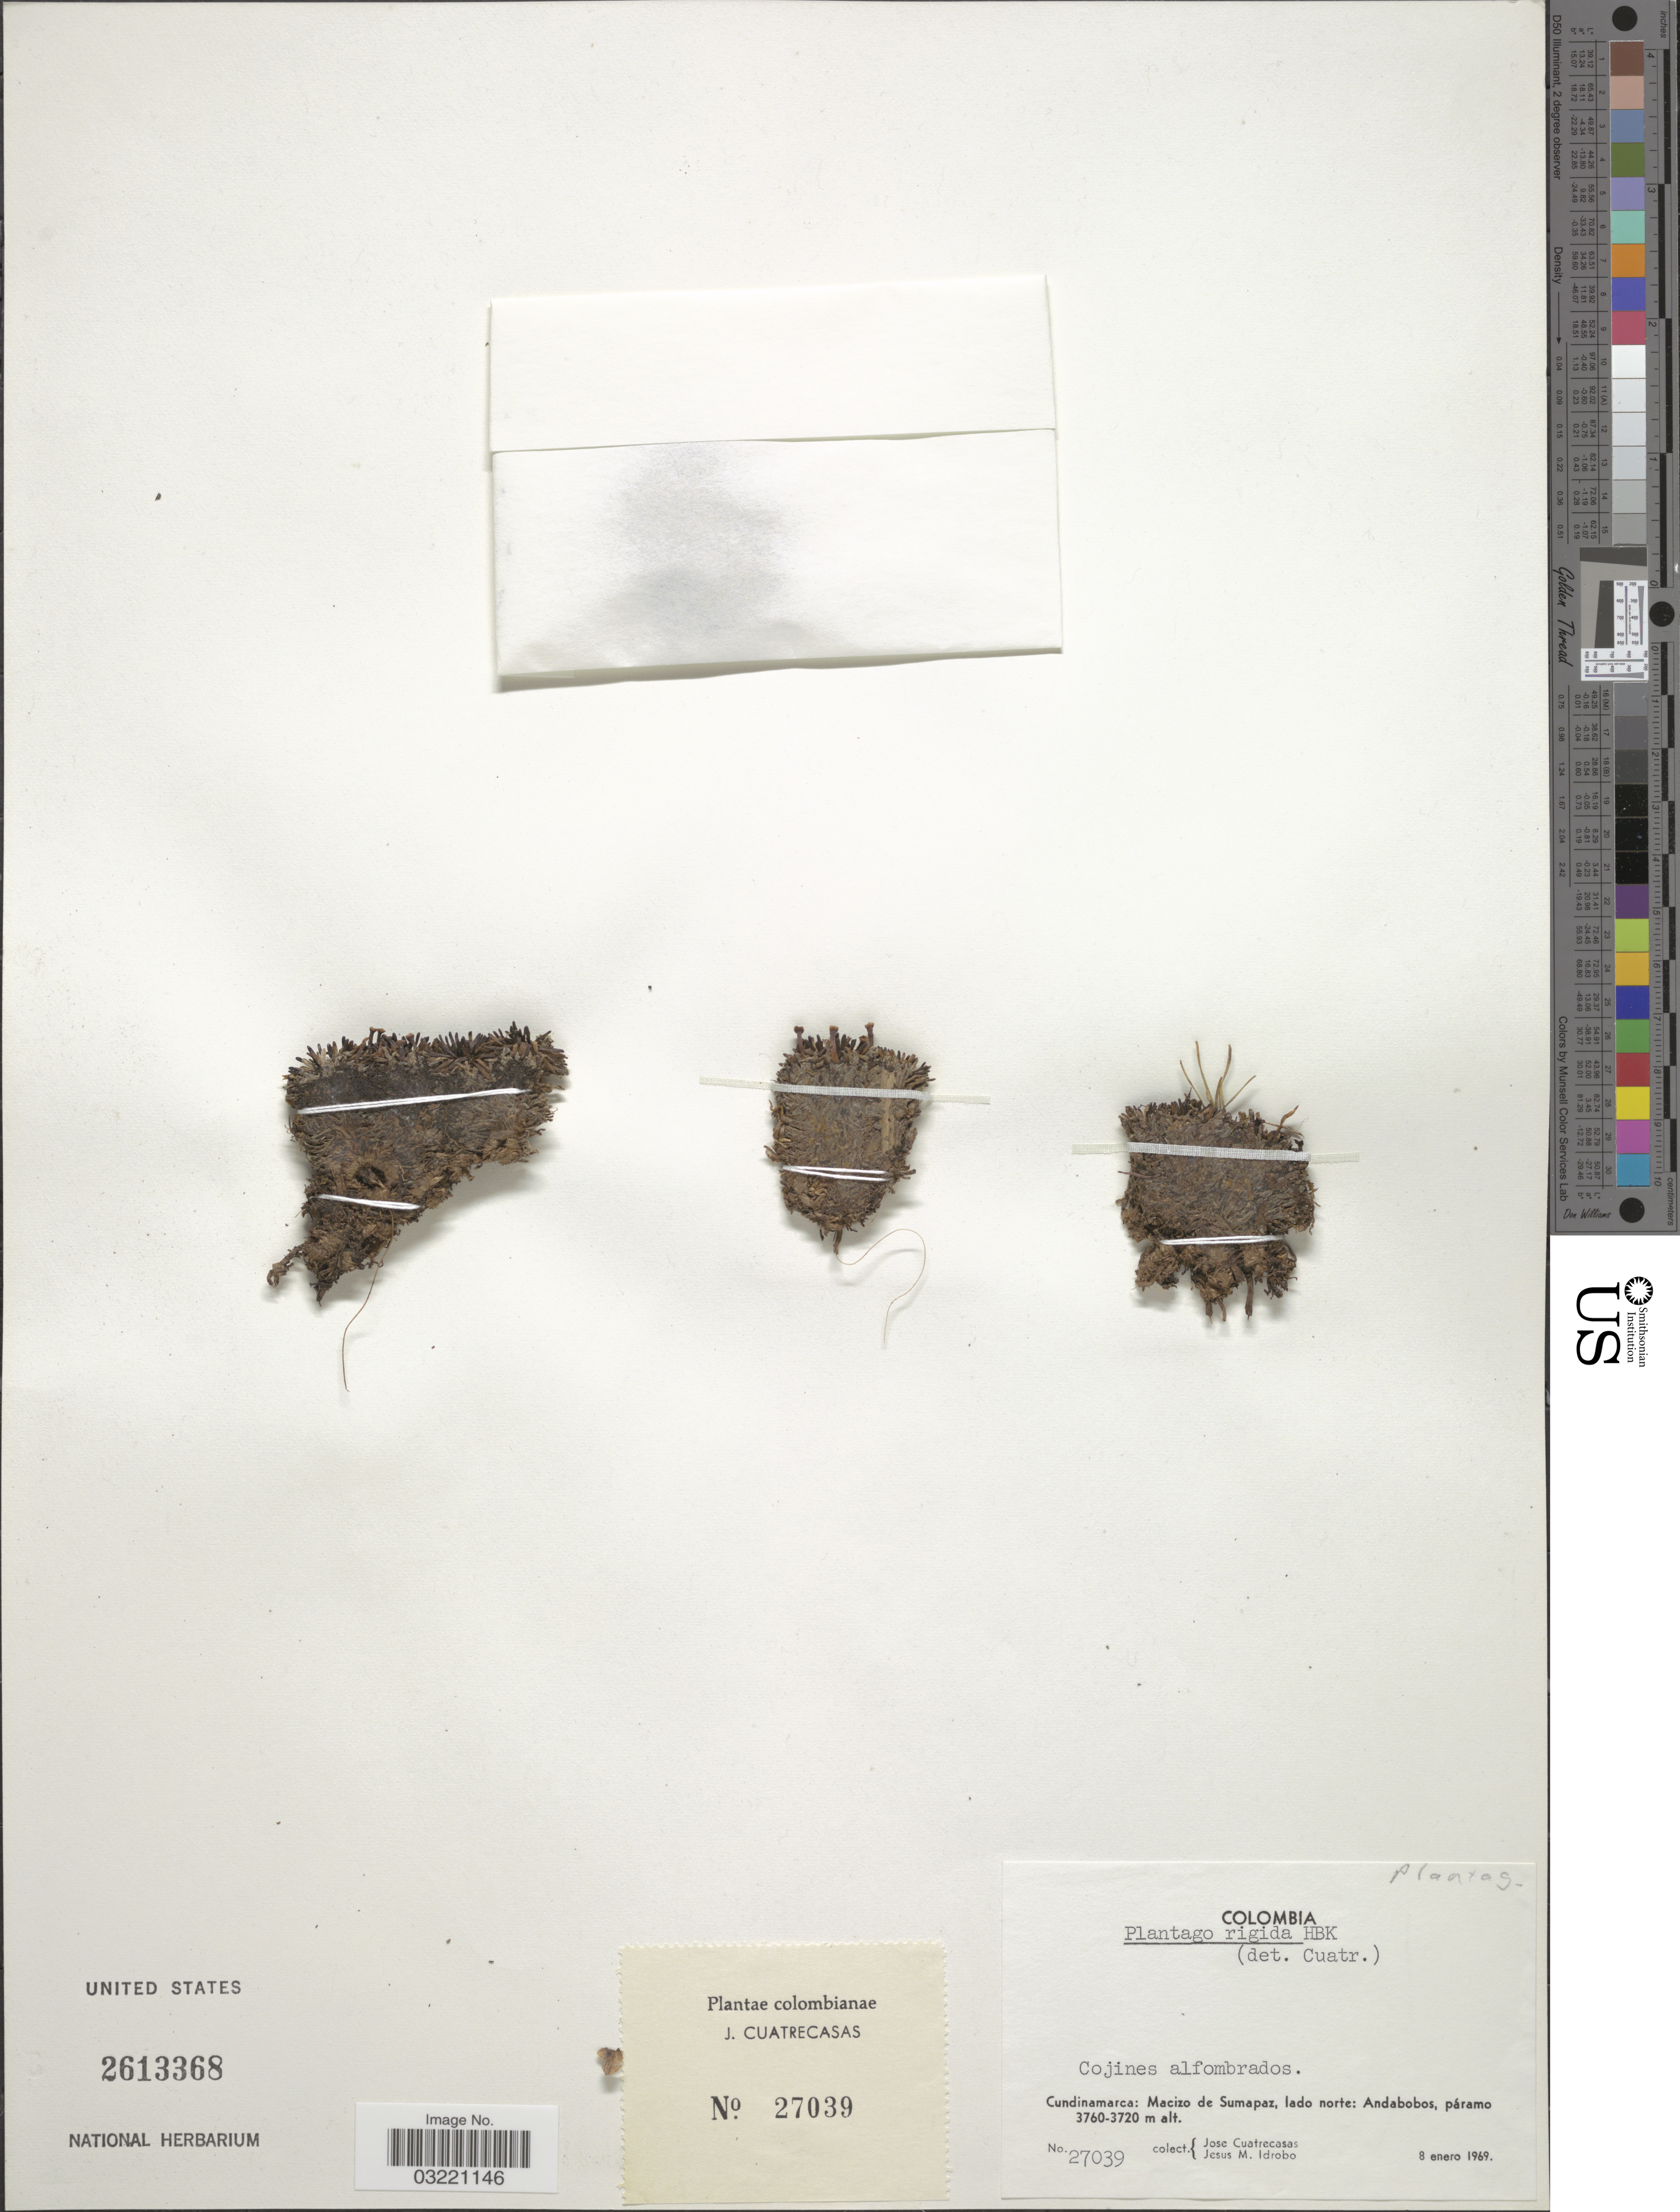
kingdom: Plantae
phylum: Tracheophyta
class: Magnoliopsida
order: Lamiales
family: Plantaginaceae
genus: Plantago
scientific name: Plantago rigida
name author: Kunth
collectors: J. Cuatrecasas & J. M. Idrobo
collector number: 27039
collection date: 1969-01-08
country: Colombia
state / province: Cundinamarca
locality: Macizo de Sumapaz, lado norte: Andabobos, páramo.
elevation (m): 3720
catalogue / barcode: US 2613368